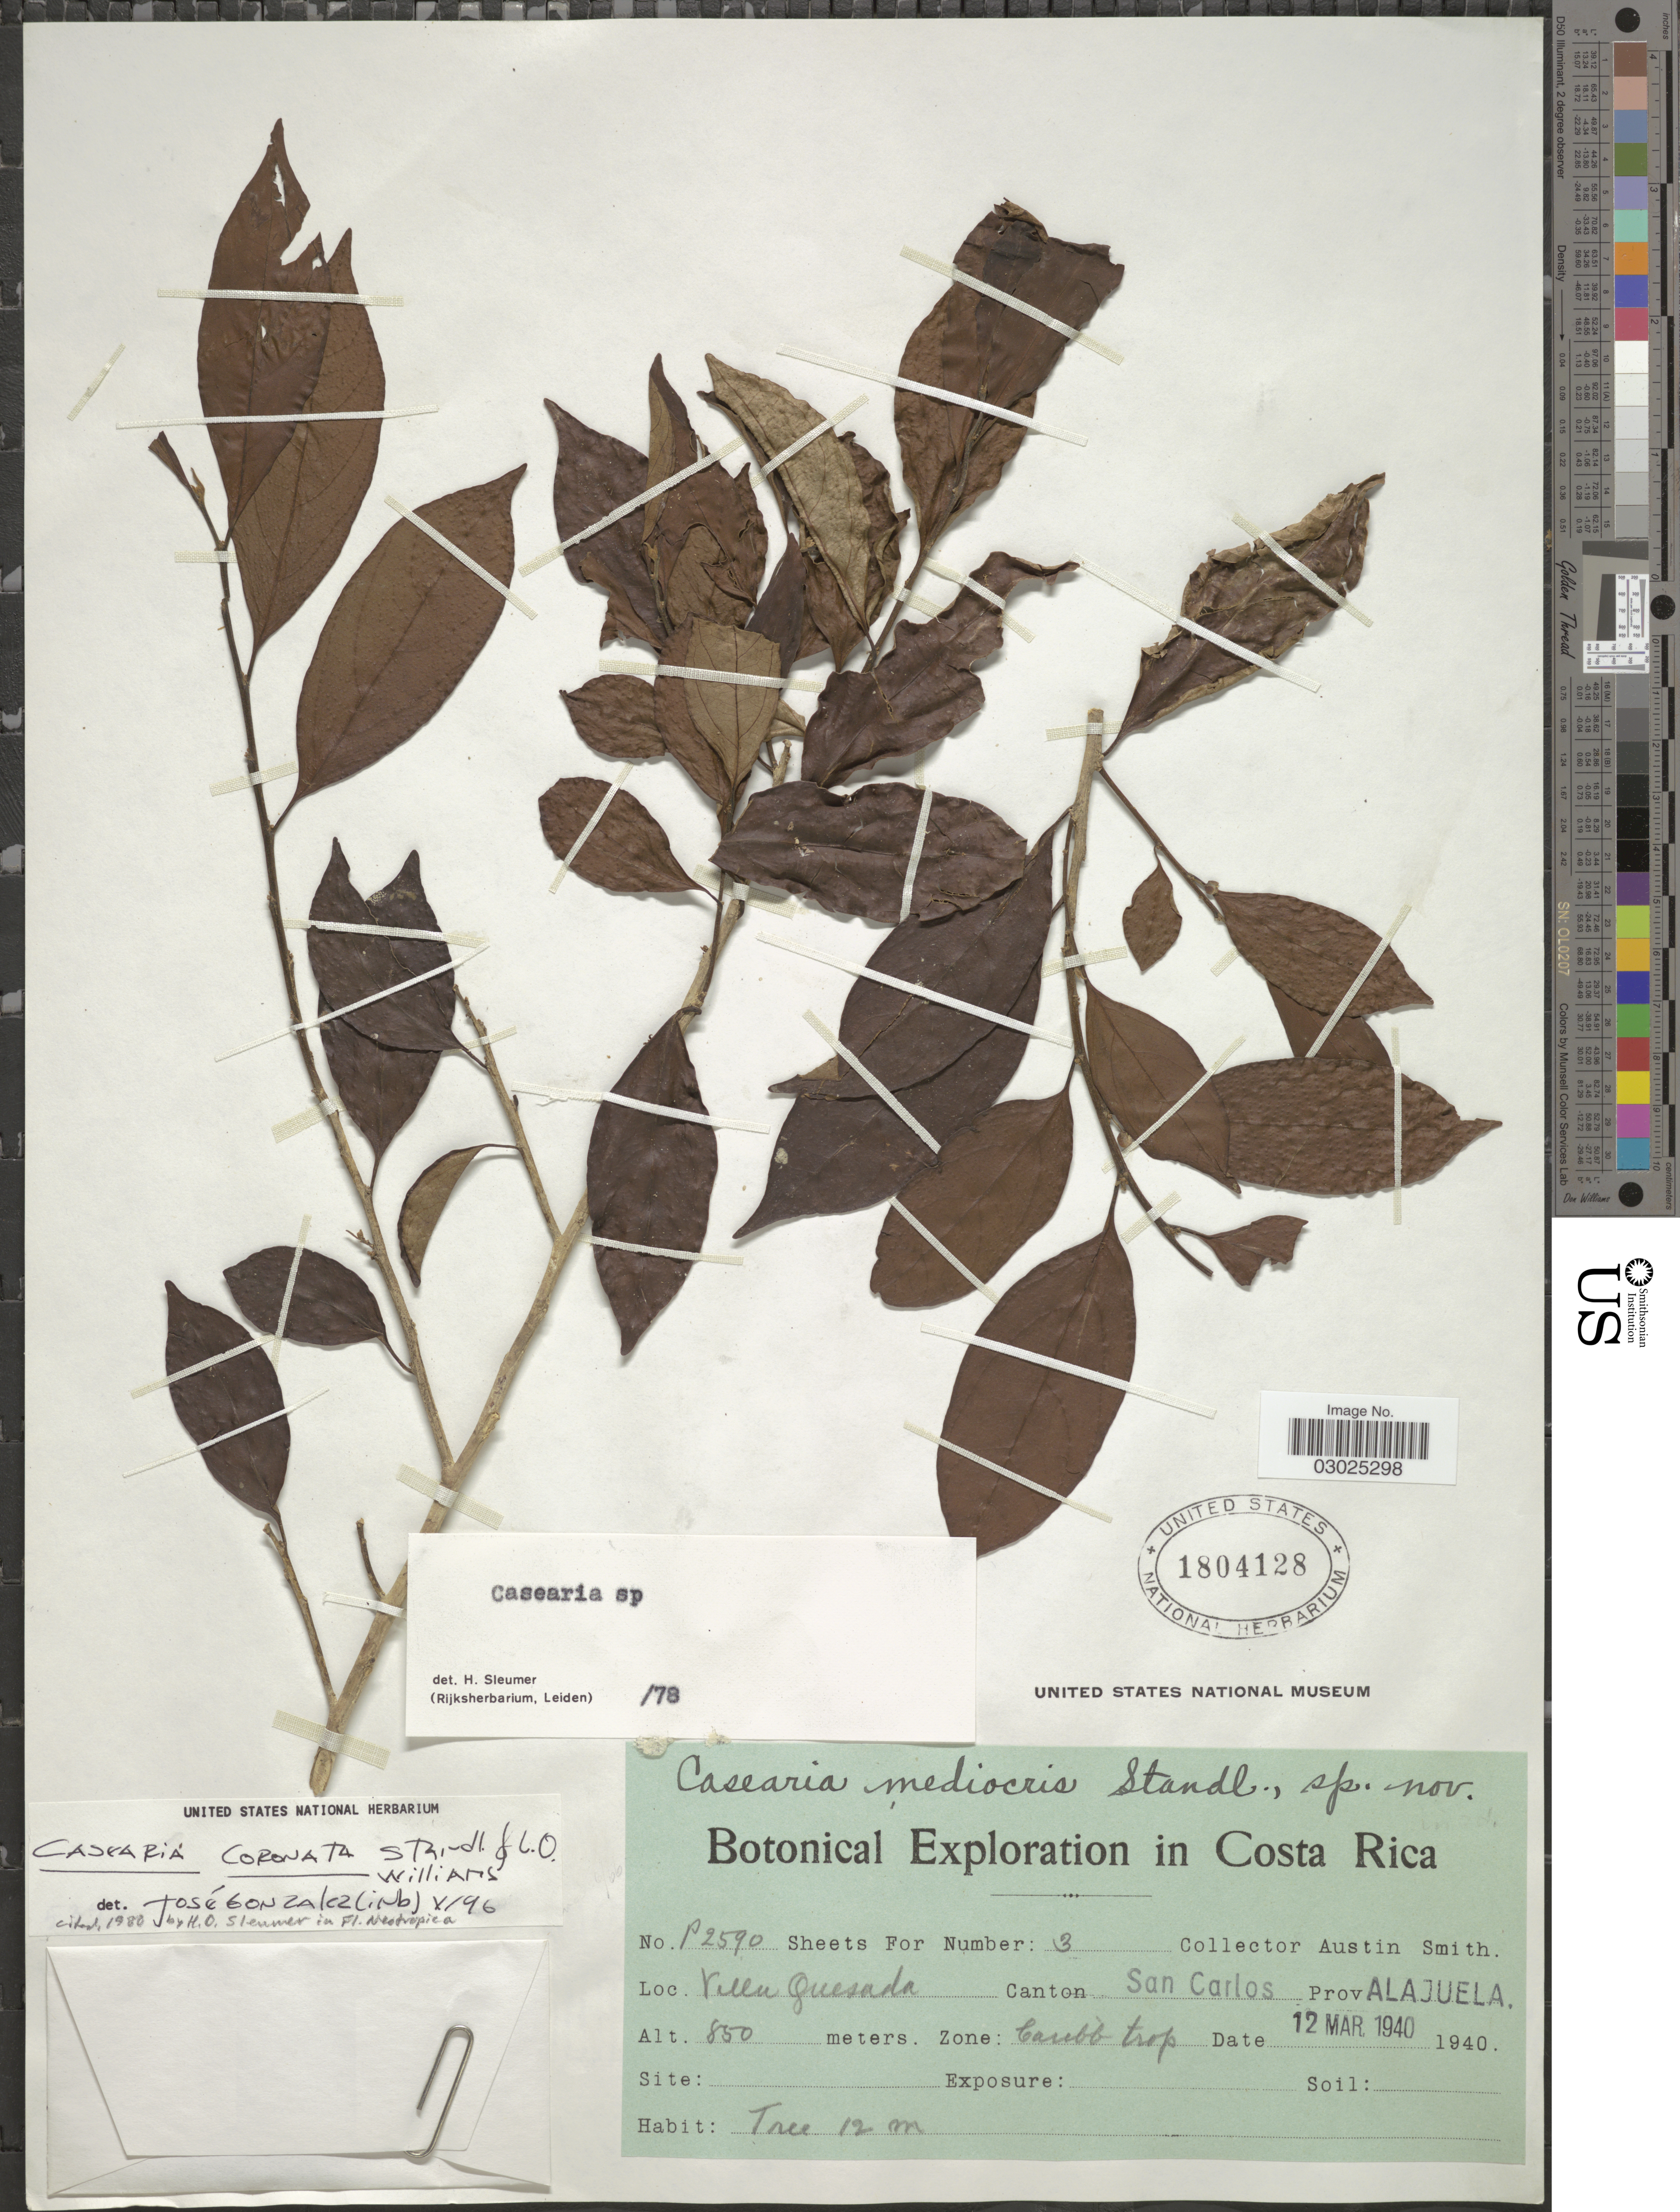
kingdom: Plantae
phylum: Tracheophyta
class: Magnoliopsida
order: Malpighiales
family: Salicaceae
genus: Casearia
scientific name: Casearia coronata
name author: L.O. Williams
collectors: Aust P. Smith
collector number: P2590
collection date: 1940-03-12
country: Costa Rica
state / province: Alajuela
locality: Villa Quesada, Canton San Carlos.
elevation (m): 850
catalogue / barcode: US 1804128